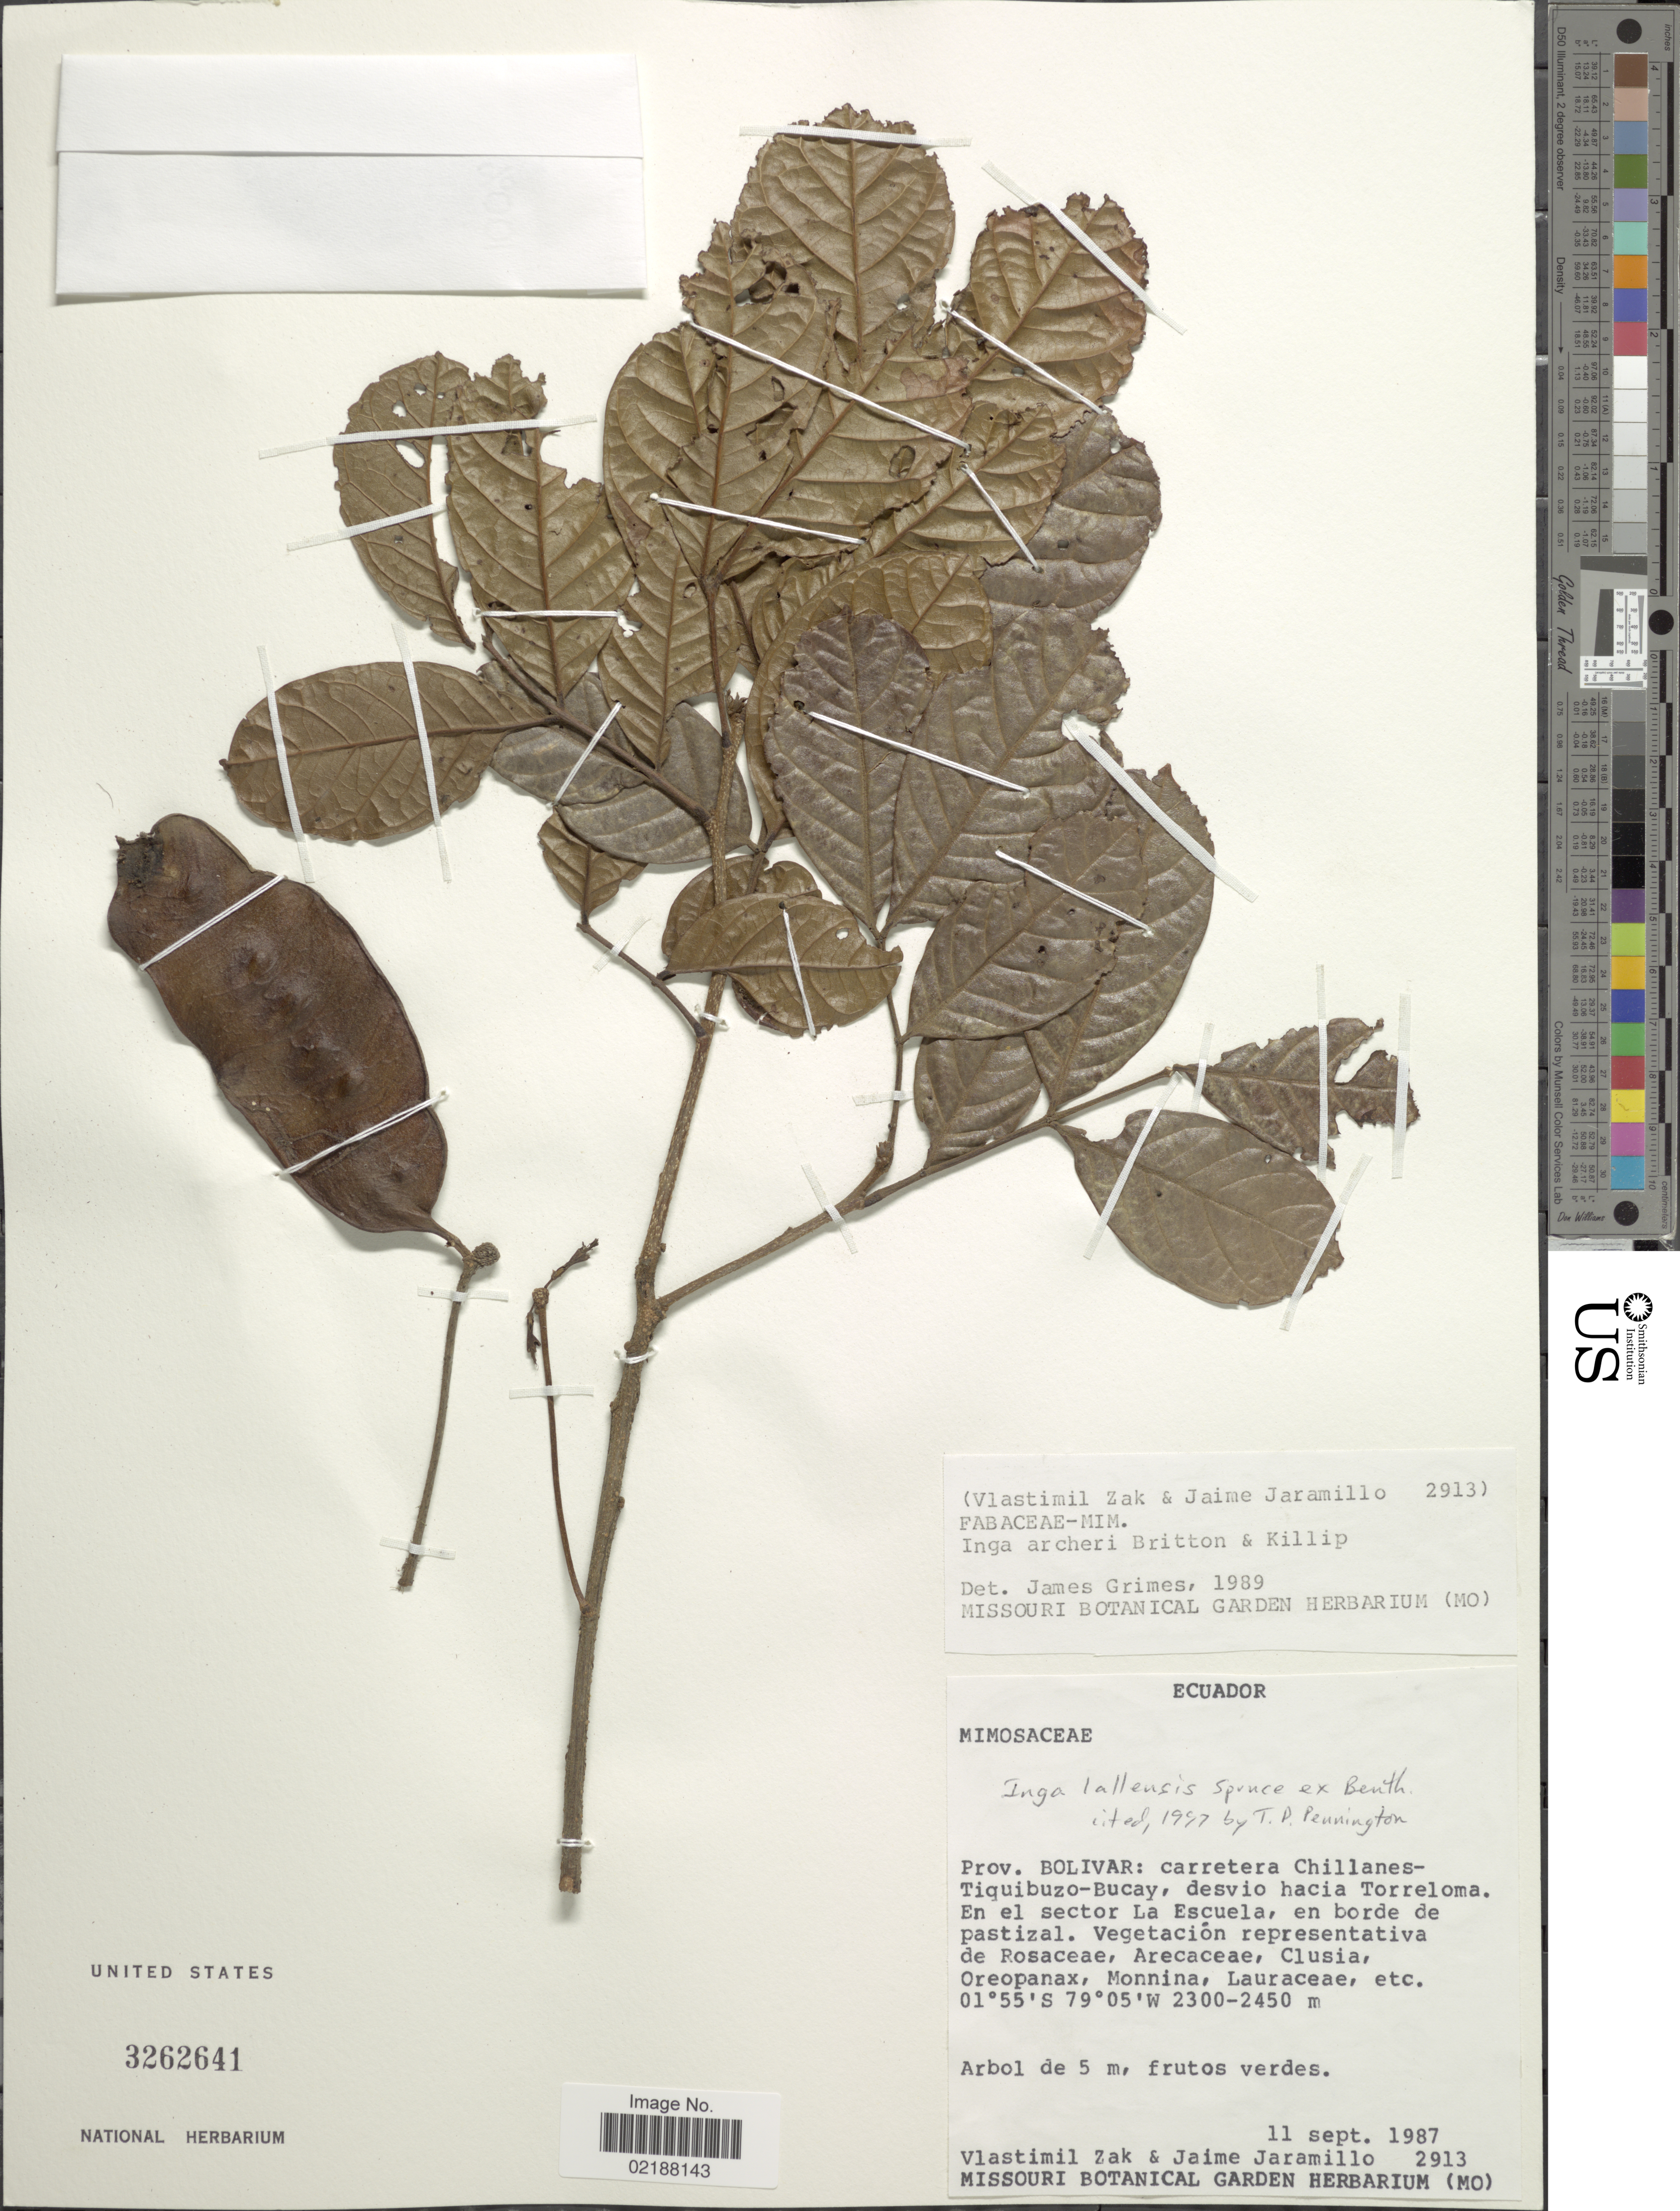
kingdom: Plantae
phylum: Tracheophyta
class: Magnoliopsida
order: Fabales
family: Fabaceae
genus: Inga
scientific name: Inga lallensis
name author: Spruce & Benth.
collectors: V. Zak & J. Jaramillo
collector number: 2913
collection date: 1987-09-11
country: Ecuador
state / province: Bolívar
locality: Prov. Bolivar: carretera Chillanes-Tiquibuzo-Bucay, desvio hacia Torreloma. En el sector La Escuela, en borde de pastizal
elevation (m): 2300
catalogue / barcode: US 3262641